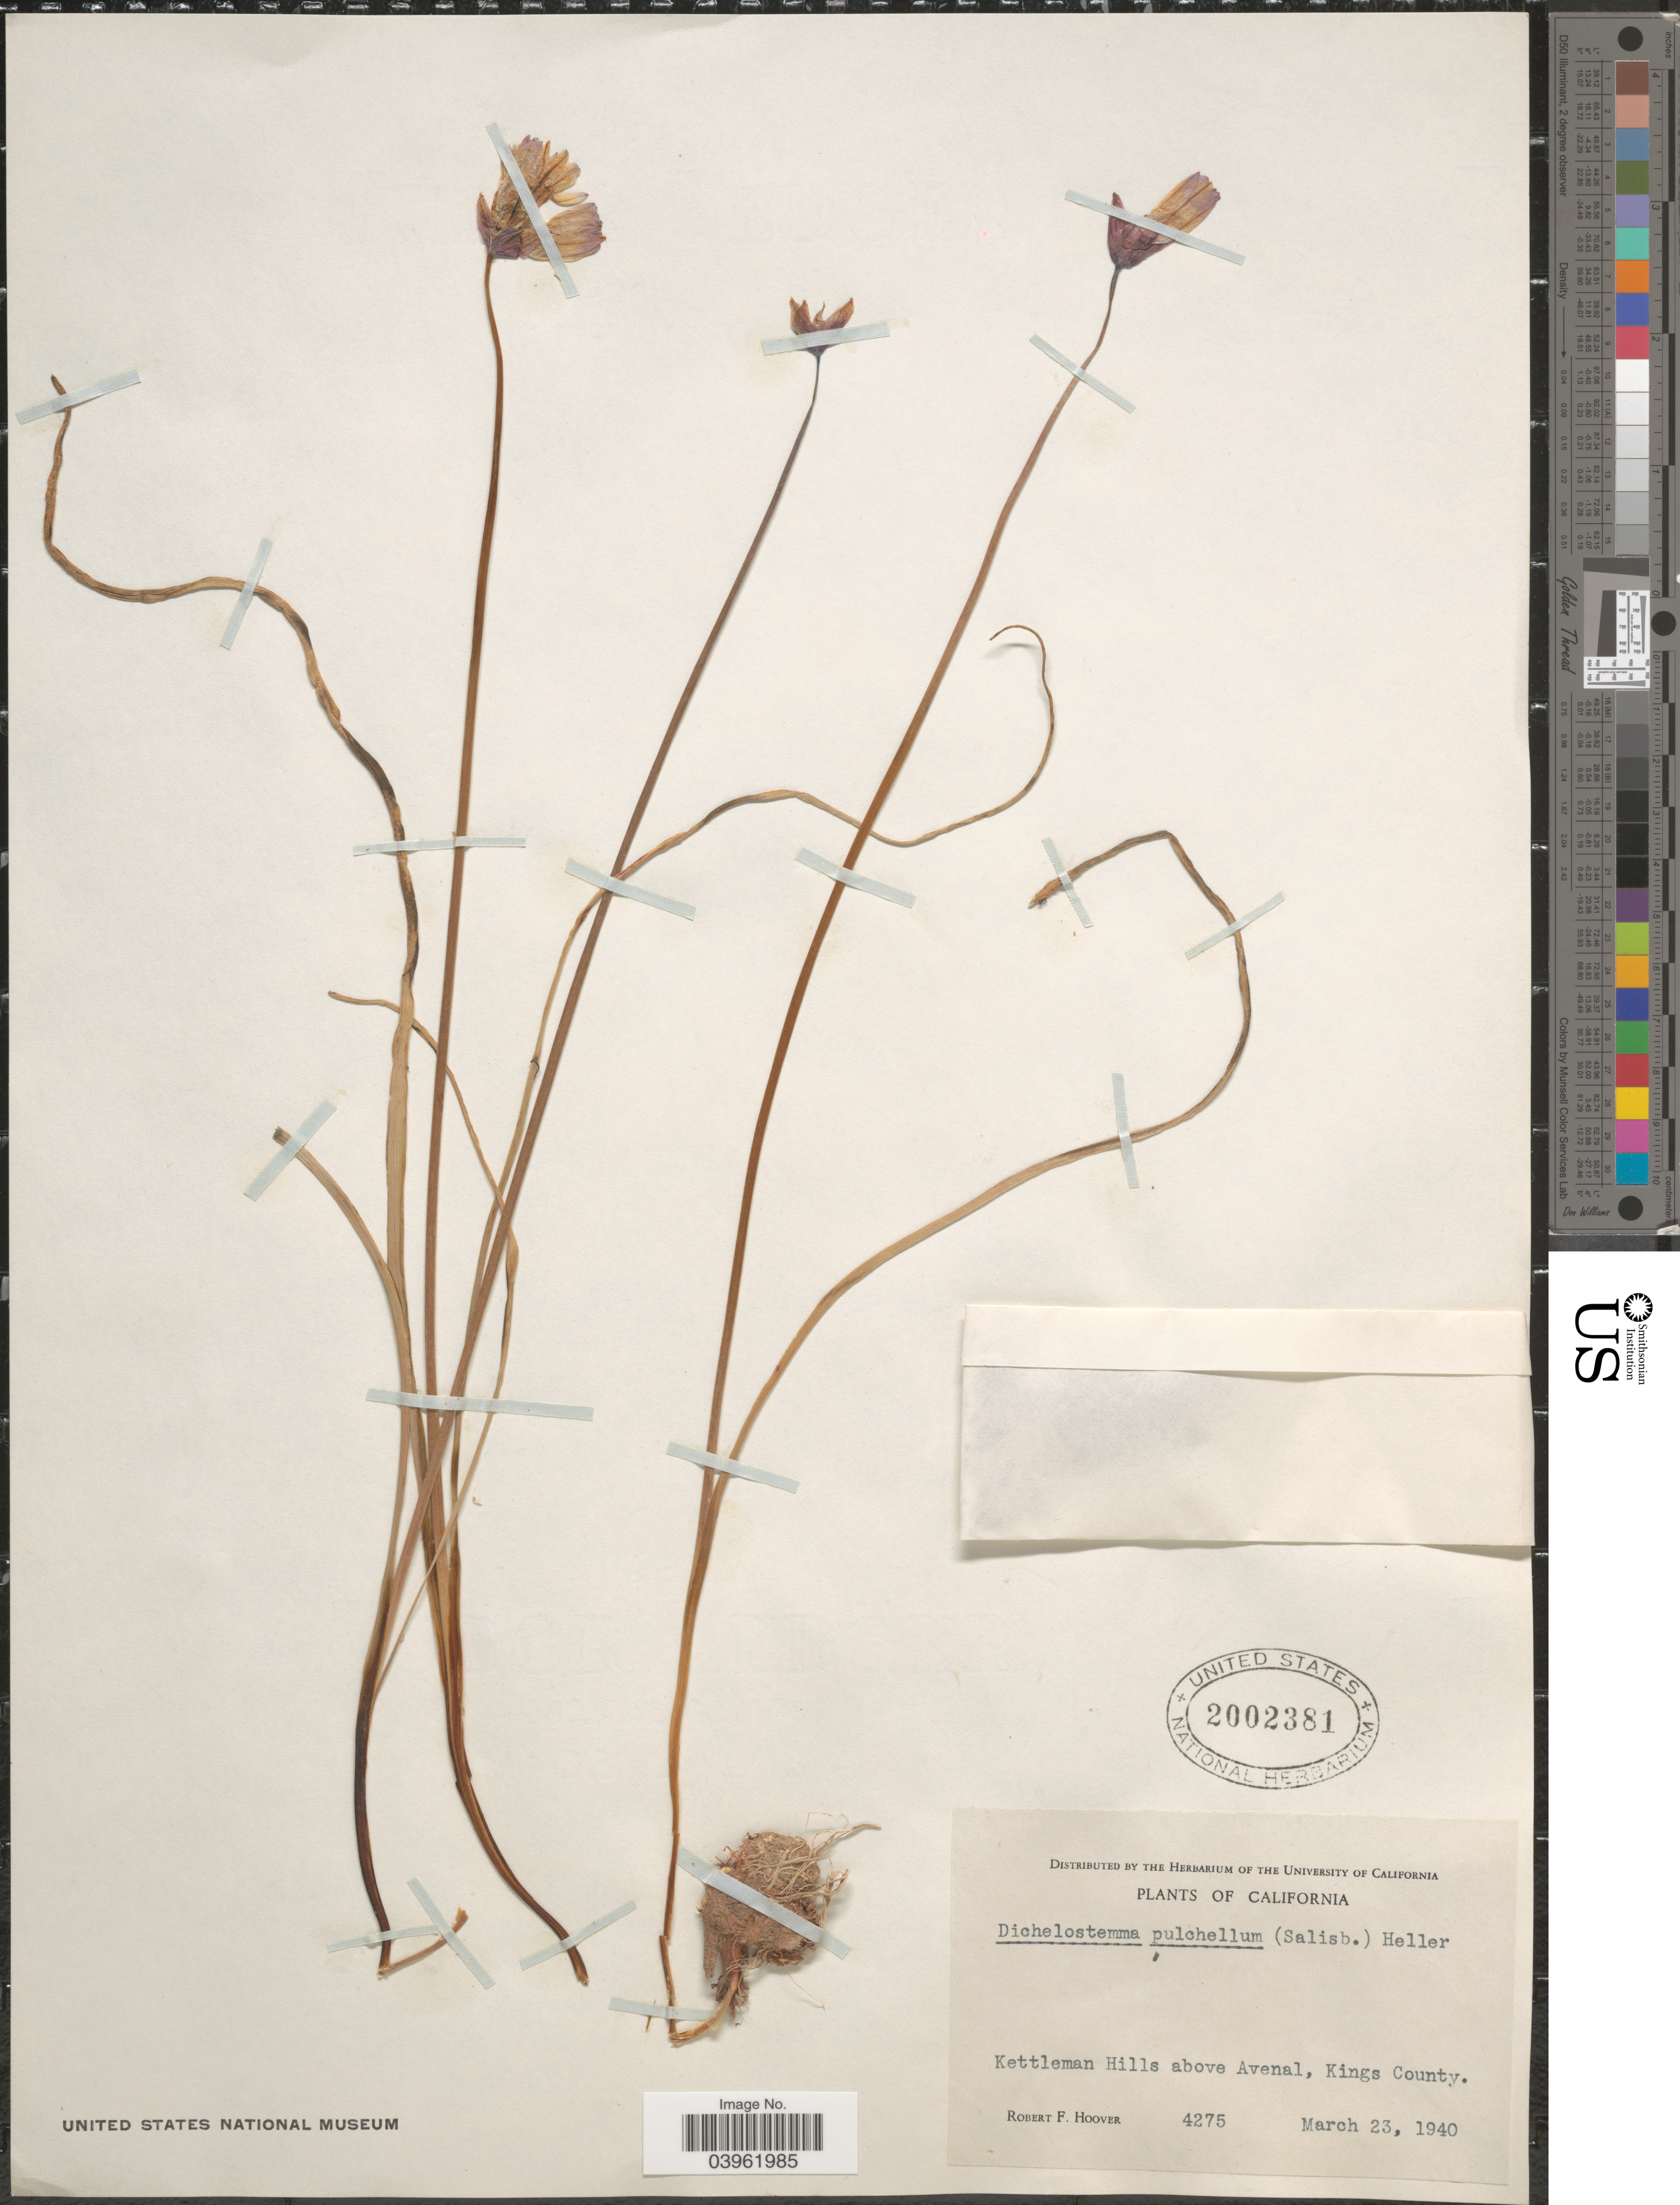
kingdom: Plantae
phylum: Tracheophyta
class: Liliopsida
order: Asparagales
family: Asparagaceae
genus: Dichelostemma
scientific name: Dichelostemma pulchellum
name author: (Salisb.) A. Heller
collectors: R. F. Hoover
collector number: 4275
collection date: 1940-03-23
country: United States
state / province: California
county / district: Kings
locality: Kettleman Hills above Avenal, Kings County.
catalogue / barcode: US 2002381